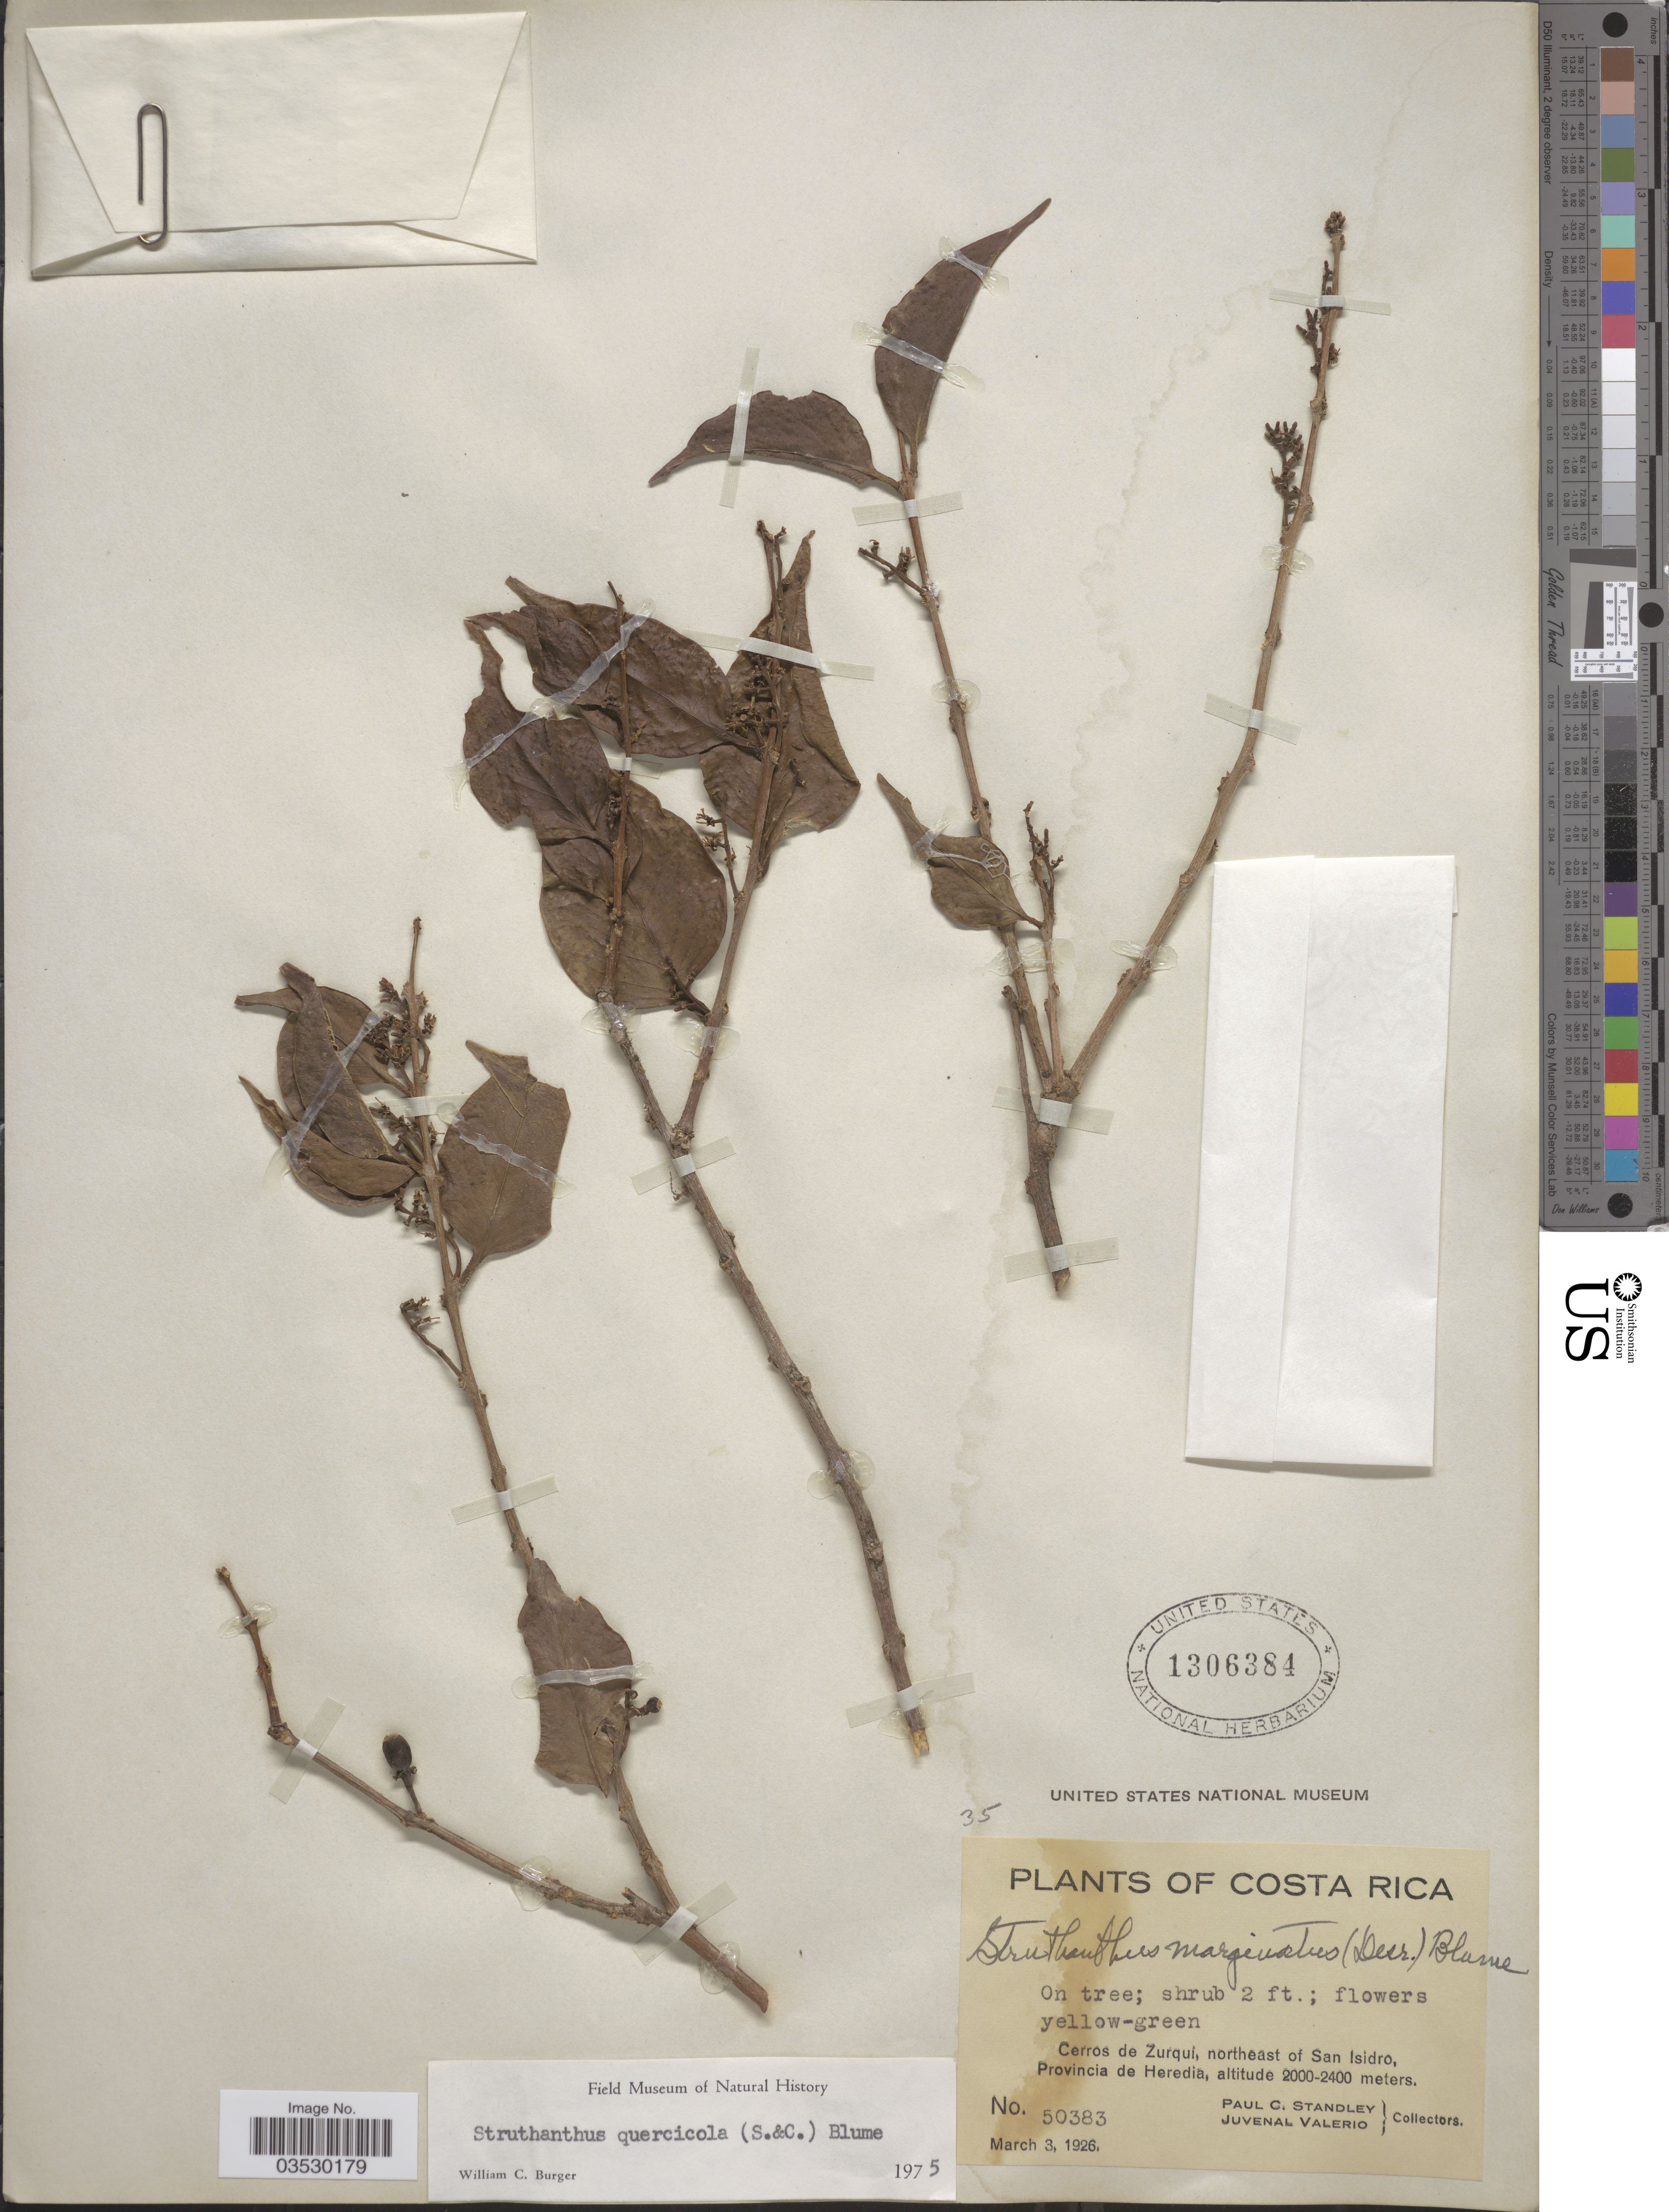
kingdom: Plantae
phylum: Tracheophyta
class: Magnoliopsida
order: Santalales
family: Loranthaceae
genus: Struthanthus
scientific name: Struthanthus quercicola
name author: (Kuijt) Cham. & Schltr.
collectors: P. C. Standley & J. Valerio R.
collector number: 50383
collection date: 1926-03-03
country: Costa Rica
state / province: Heredia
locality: Cerros de Zurqui, northeast of San Isidro.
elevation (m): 2000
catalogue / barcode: US 1306384